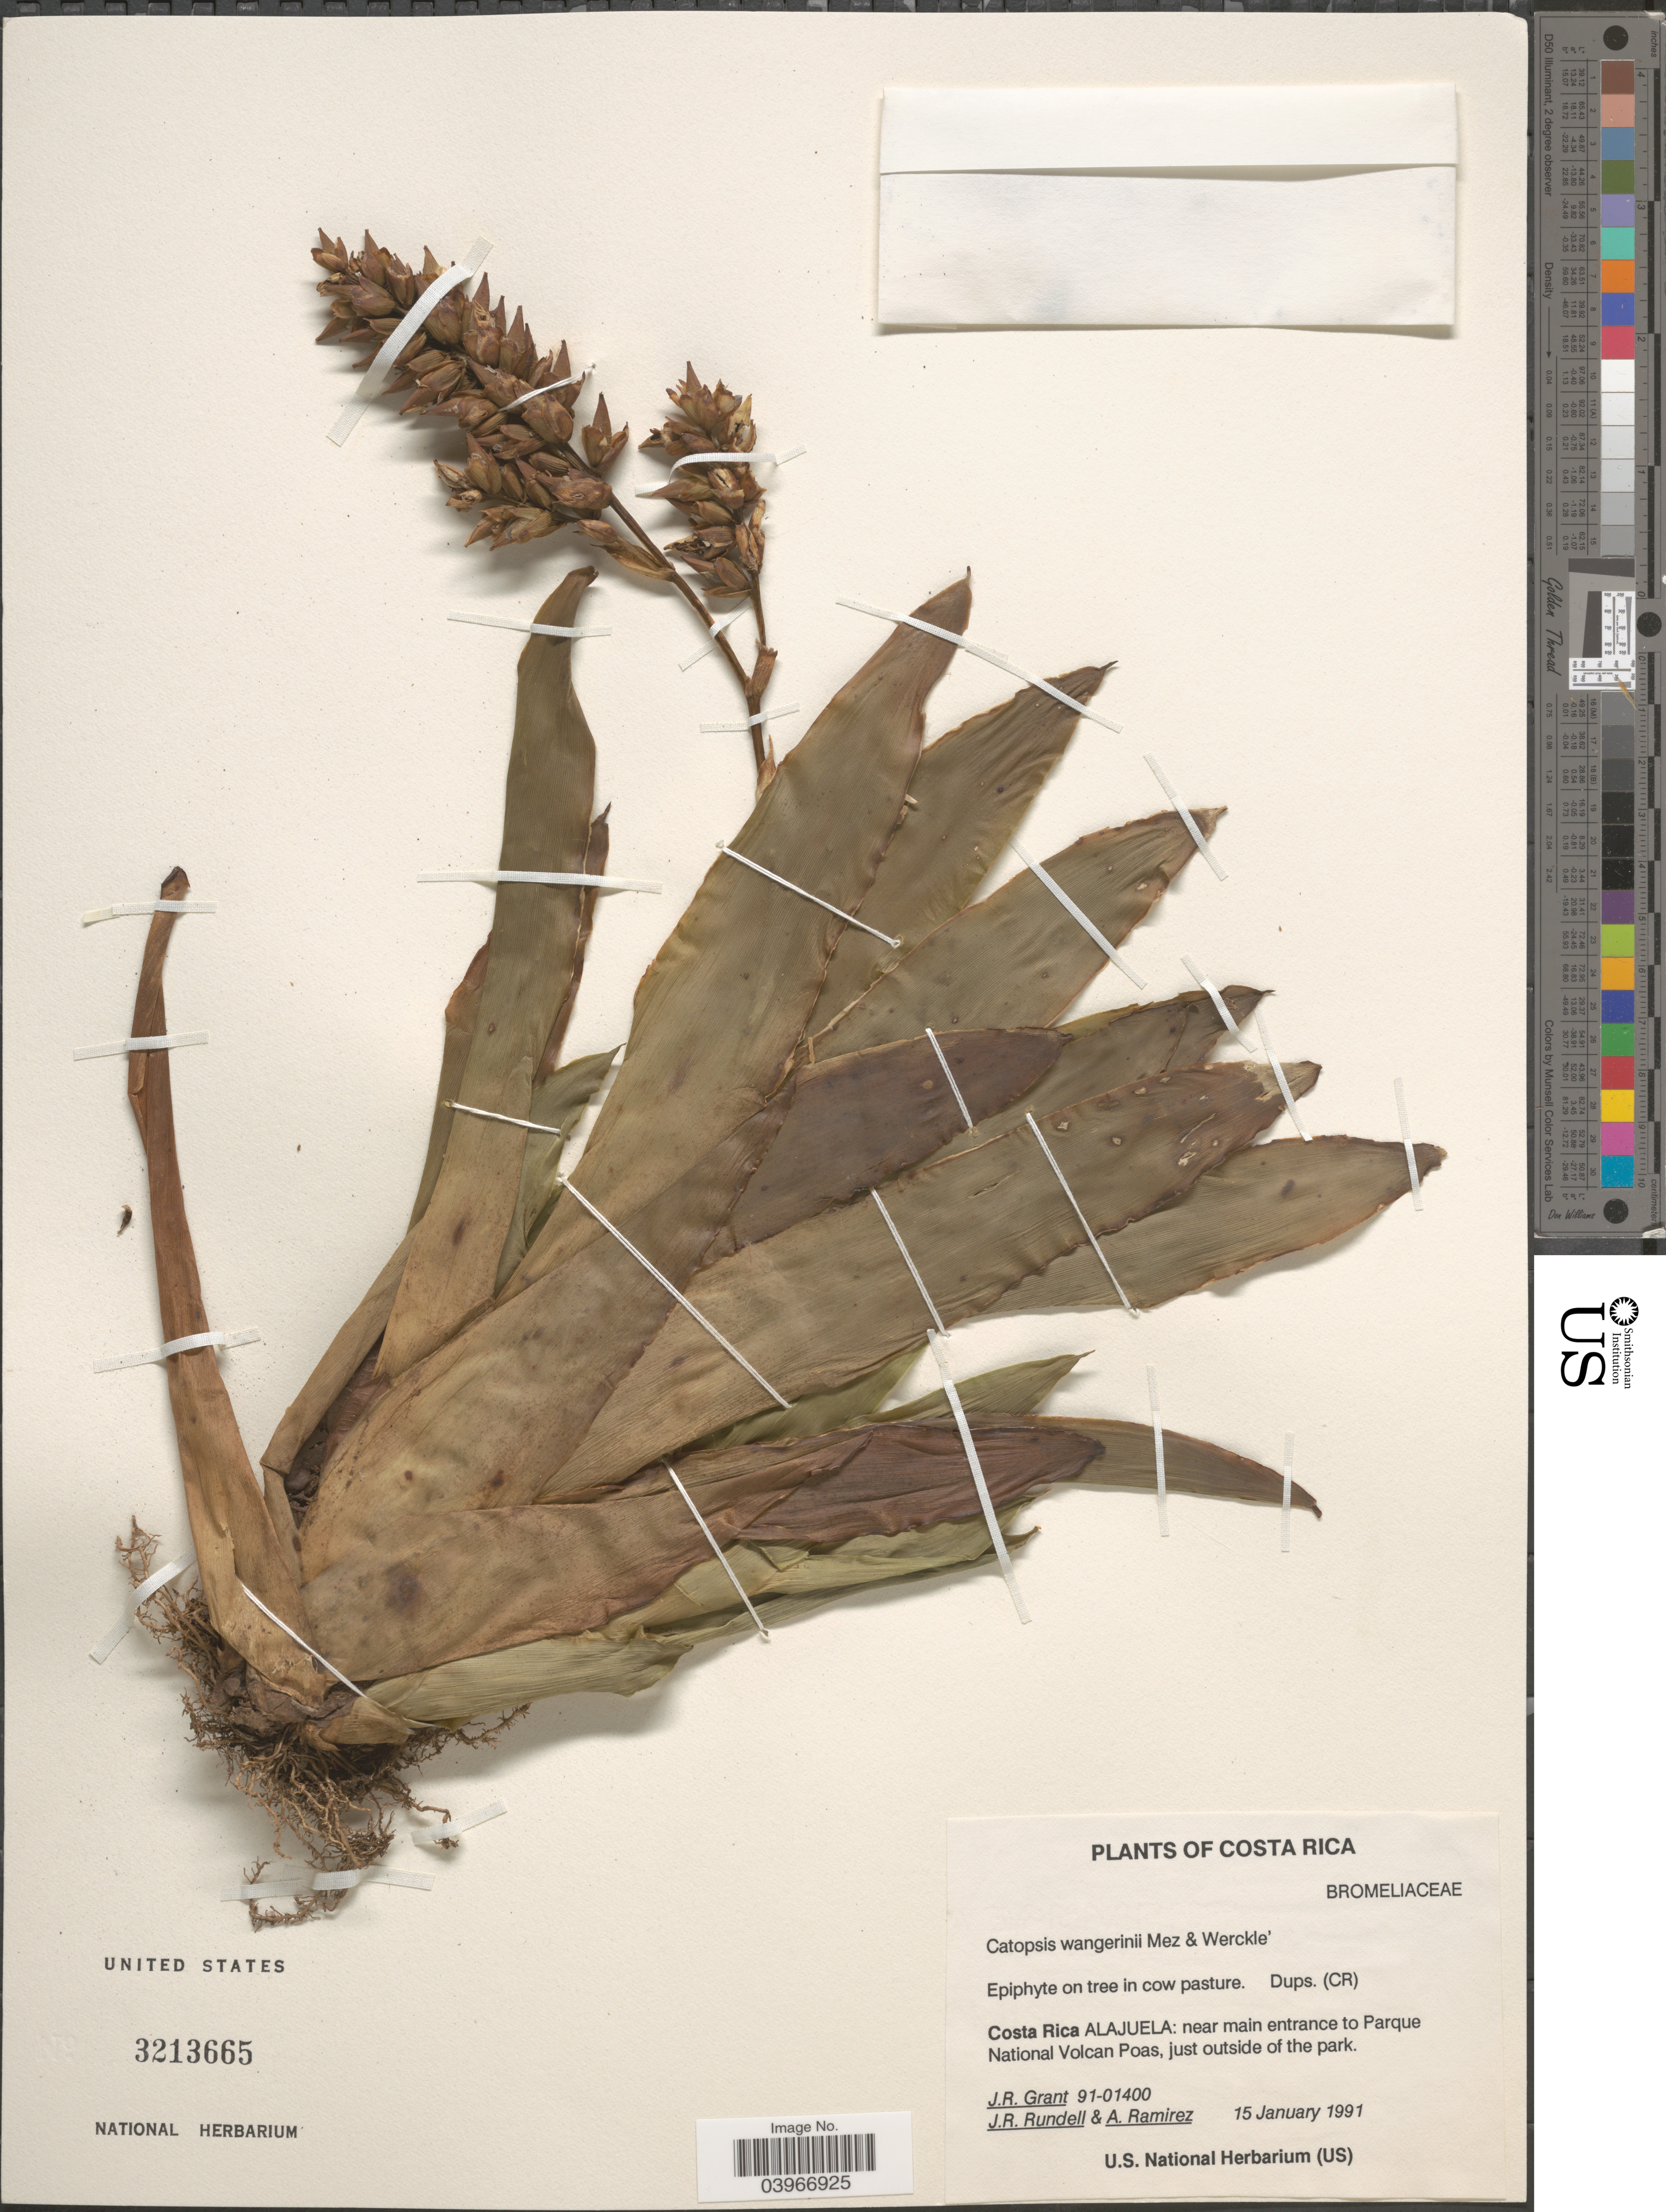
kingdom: Plantae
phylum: Tracheophyta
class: Liliopsida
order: Poales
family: Bromeliaceae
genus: Catopsis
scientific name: Catopsis wangerinii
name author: Mez & Wercklé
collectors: J. Grant, J. R. Rundell & A. Ramirez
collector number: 91-01400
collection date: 1991-01-15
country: Costa Rica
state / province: Alajuela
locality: Near main entrance to Parque National Volcan Poas, just outside of the park.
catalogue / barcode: US 3213665